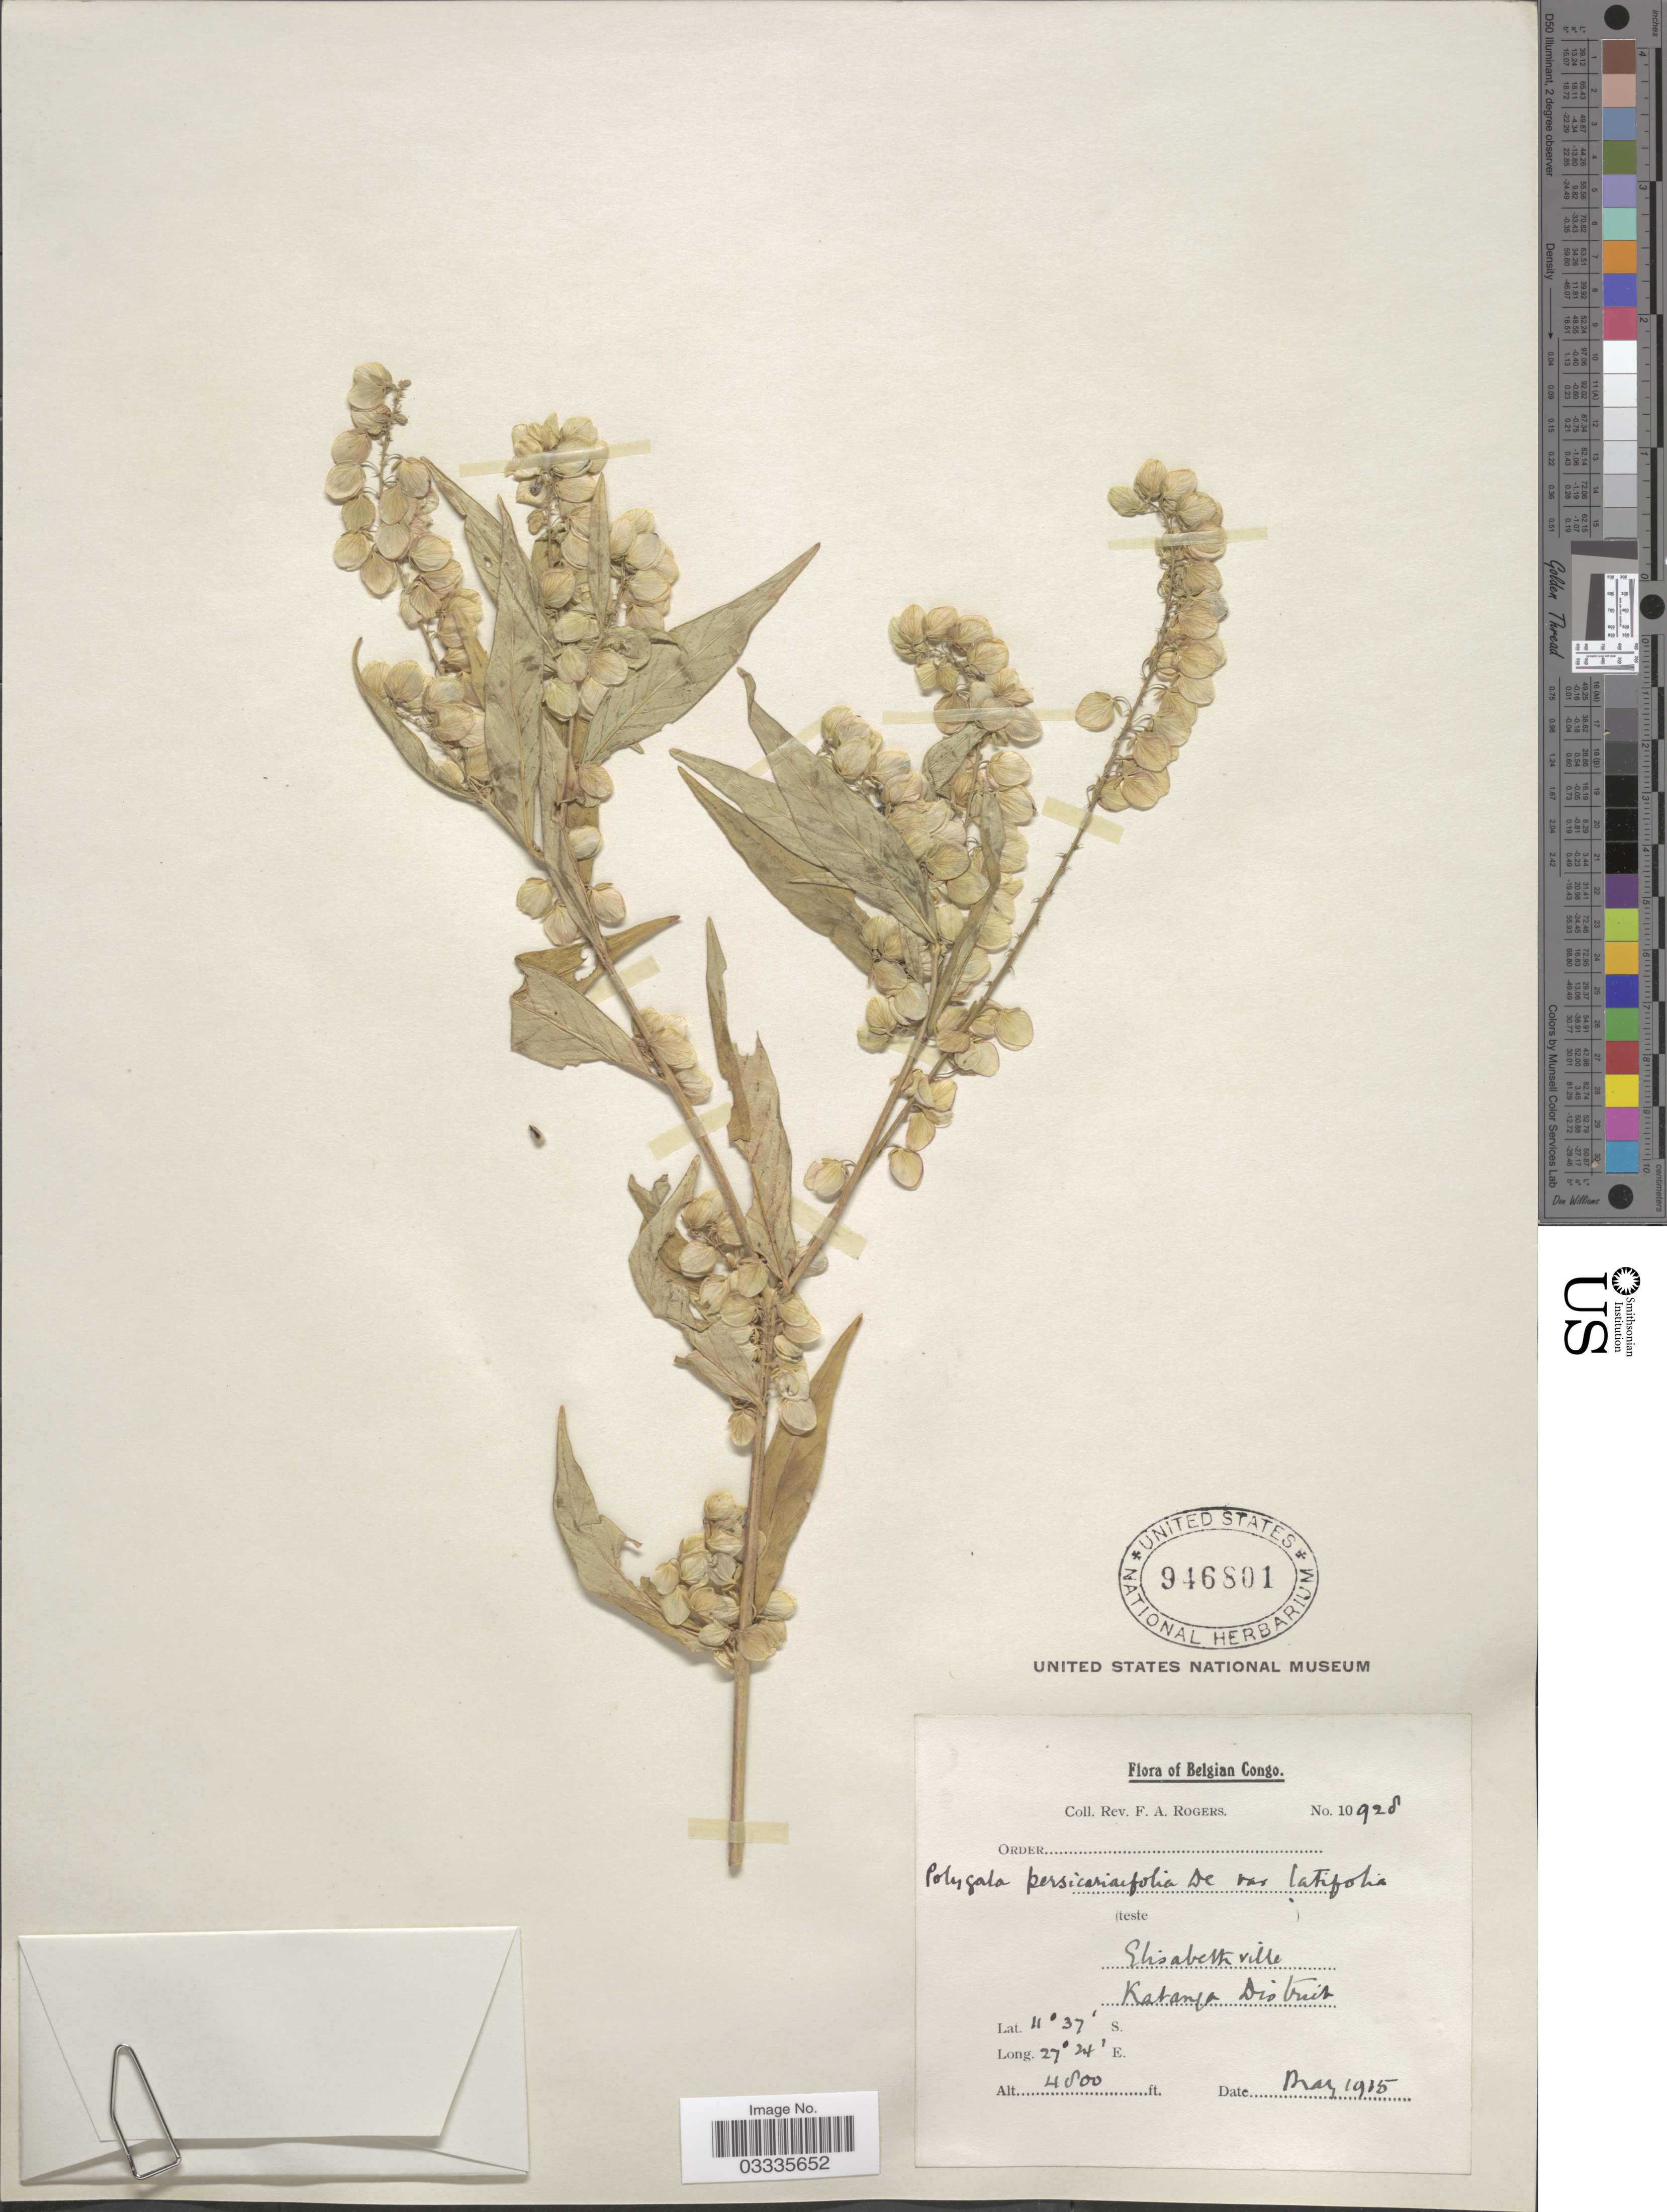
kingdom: Plantae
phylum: Tracheophyta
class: Magnoliopsida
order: Fabales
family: Polygalaceae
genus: Polygala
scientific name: Polygala persicariifolia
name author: DC.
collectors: F. A. Rogers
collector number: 10928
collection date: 1915-03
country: Congo, Democratic Republic of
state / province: Haut-Katanga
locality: Belgian Congo. Elisabethville. Katanga District.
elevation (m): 1463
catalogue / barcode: US 946801